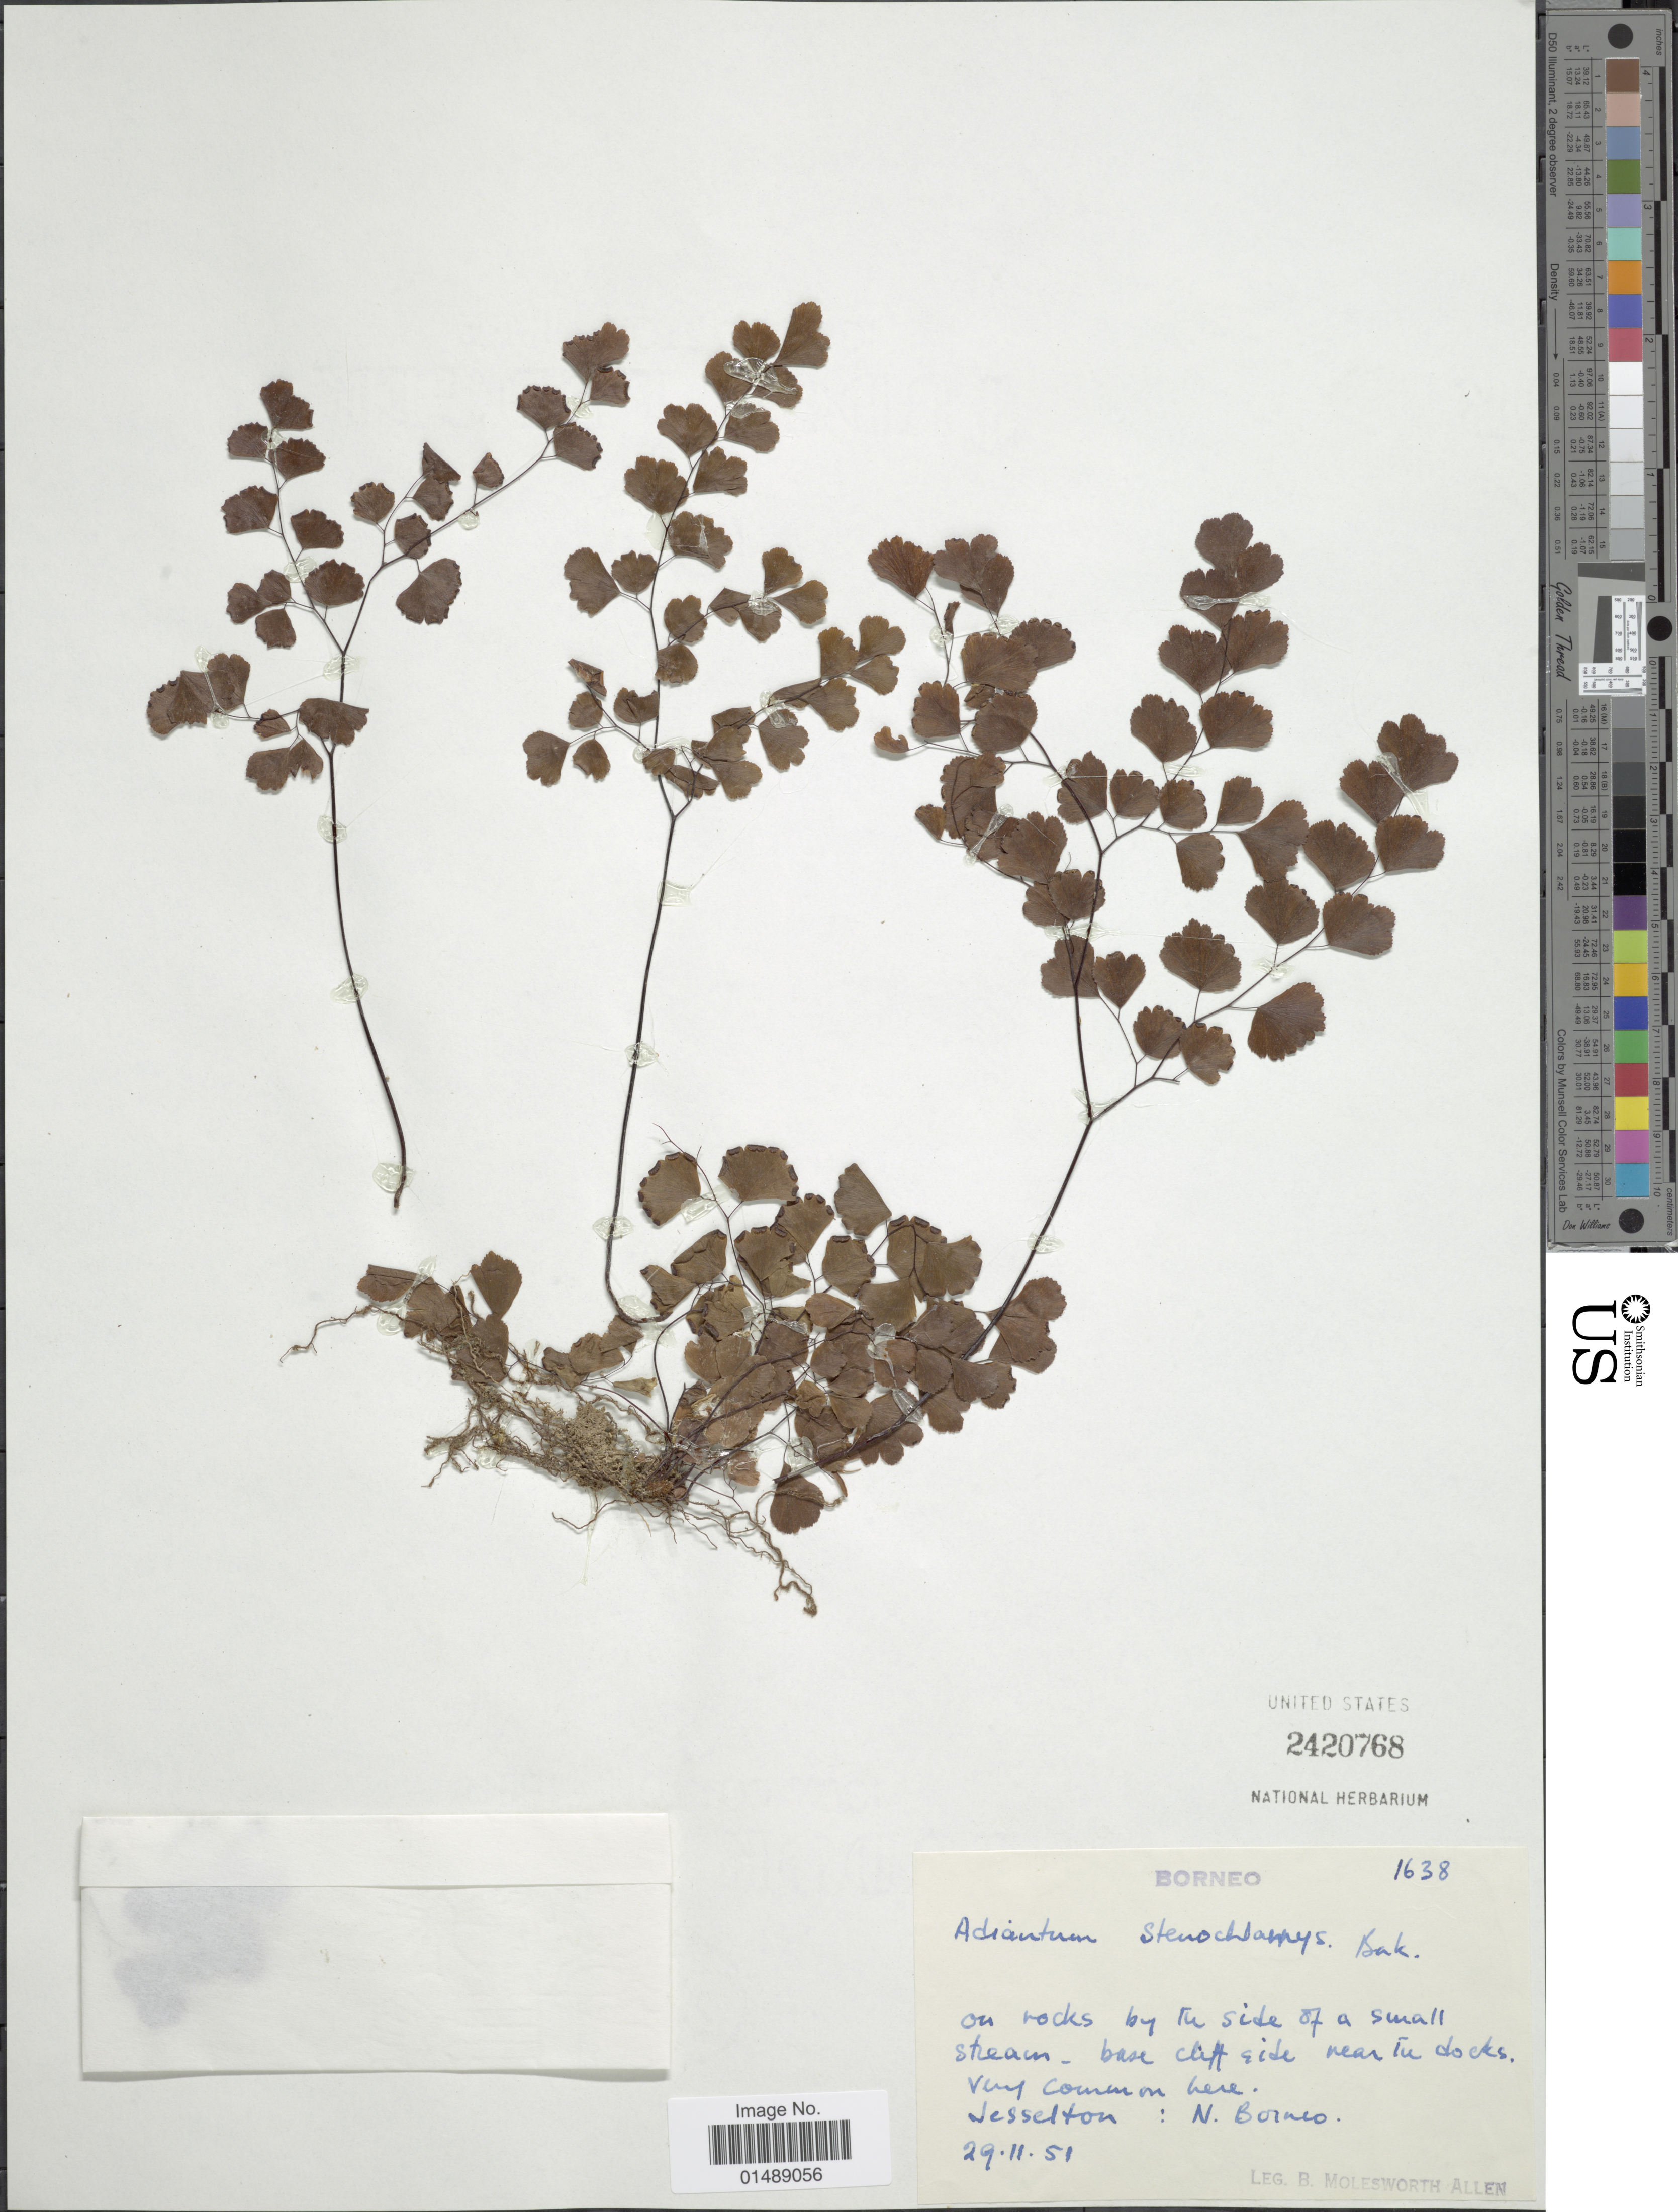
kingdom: Plantae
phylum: Tracheophyta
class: Polypodiopsida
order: Polypodiales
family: Pteridaceae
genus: Adiantum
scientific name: Adiantum stenochlamys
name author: Baker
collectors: B. E. G. Molesworth-Allen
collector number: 1638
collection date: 1951-11-29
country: Malaysia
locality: Wesselton: N. Borneo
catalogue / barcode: US 2420768